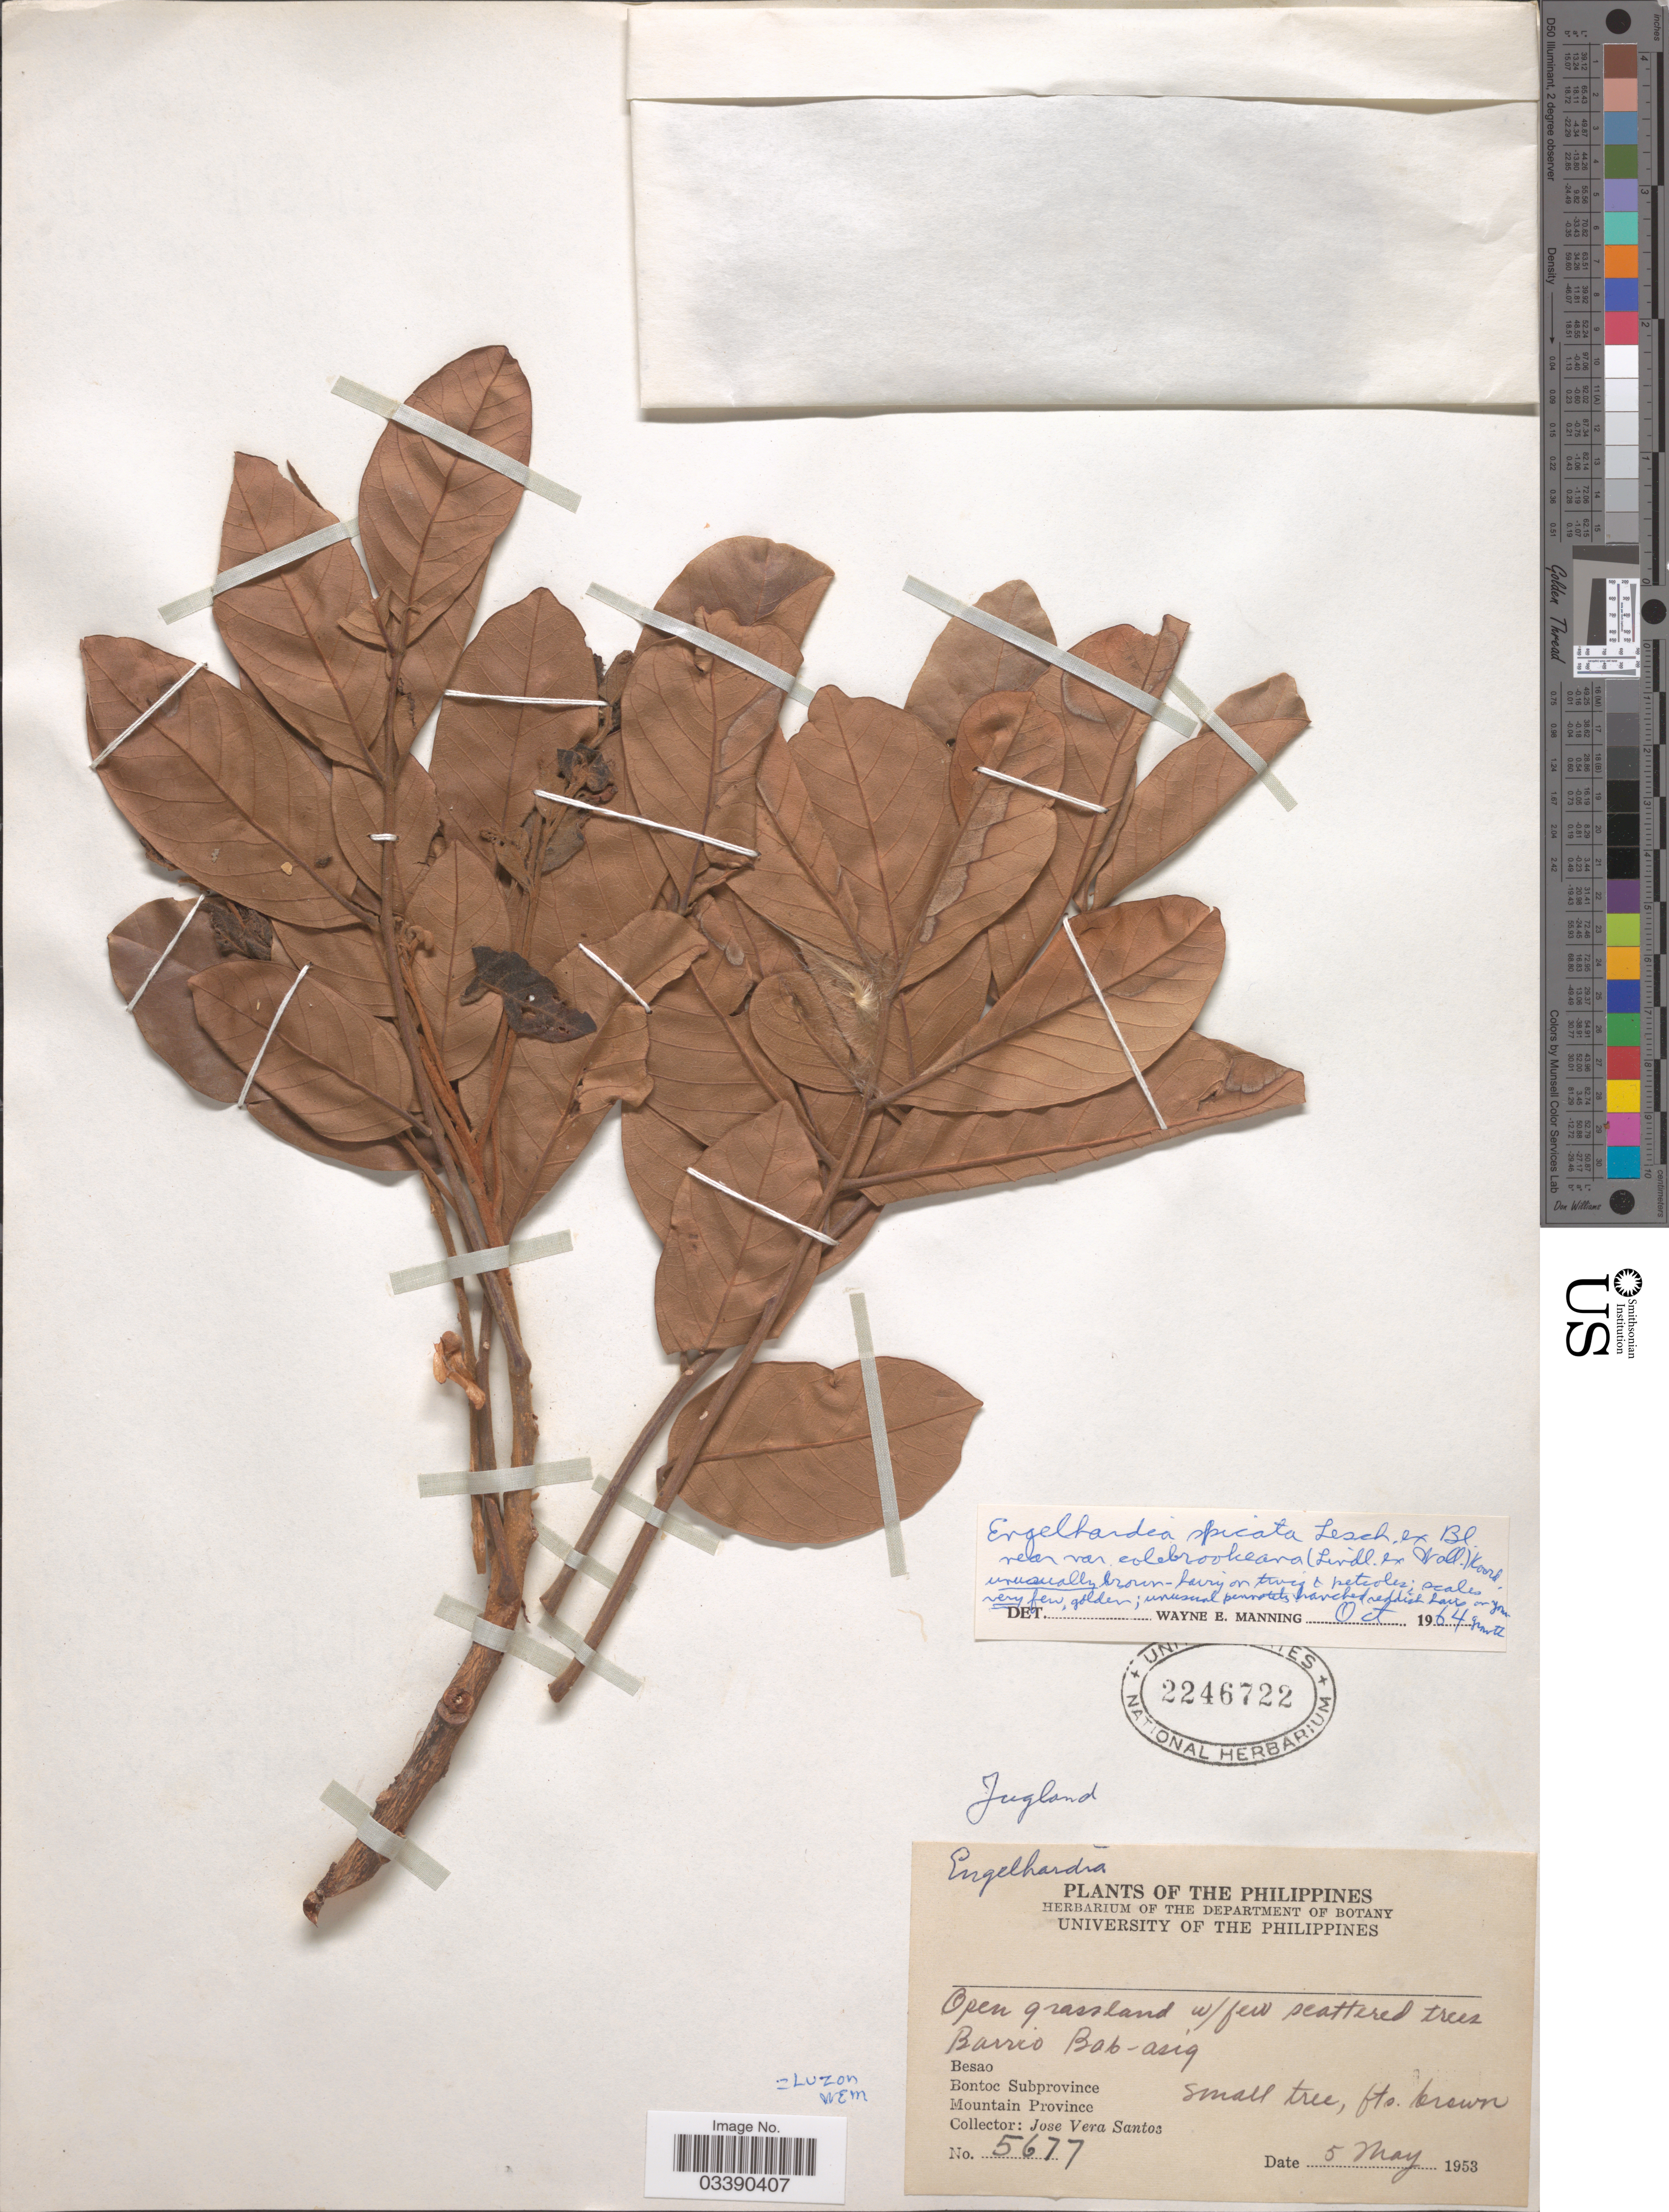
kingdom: Plantae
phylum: Tracheophyta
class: Magnoliopsida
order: Fagales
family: Juglandaceae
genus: Engelhardia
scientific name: Engelhardia spicata var. colebrookeana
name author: (Lindl.) Koord. & Valeton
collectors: J. Santos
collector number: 5677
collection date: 1953-05-05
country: Philippines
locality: Barria Bab-asig. Besao. Bontoc Subprovince. Mountain Province.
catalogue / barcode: US 2246722